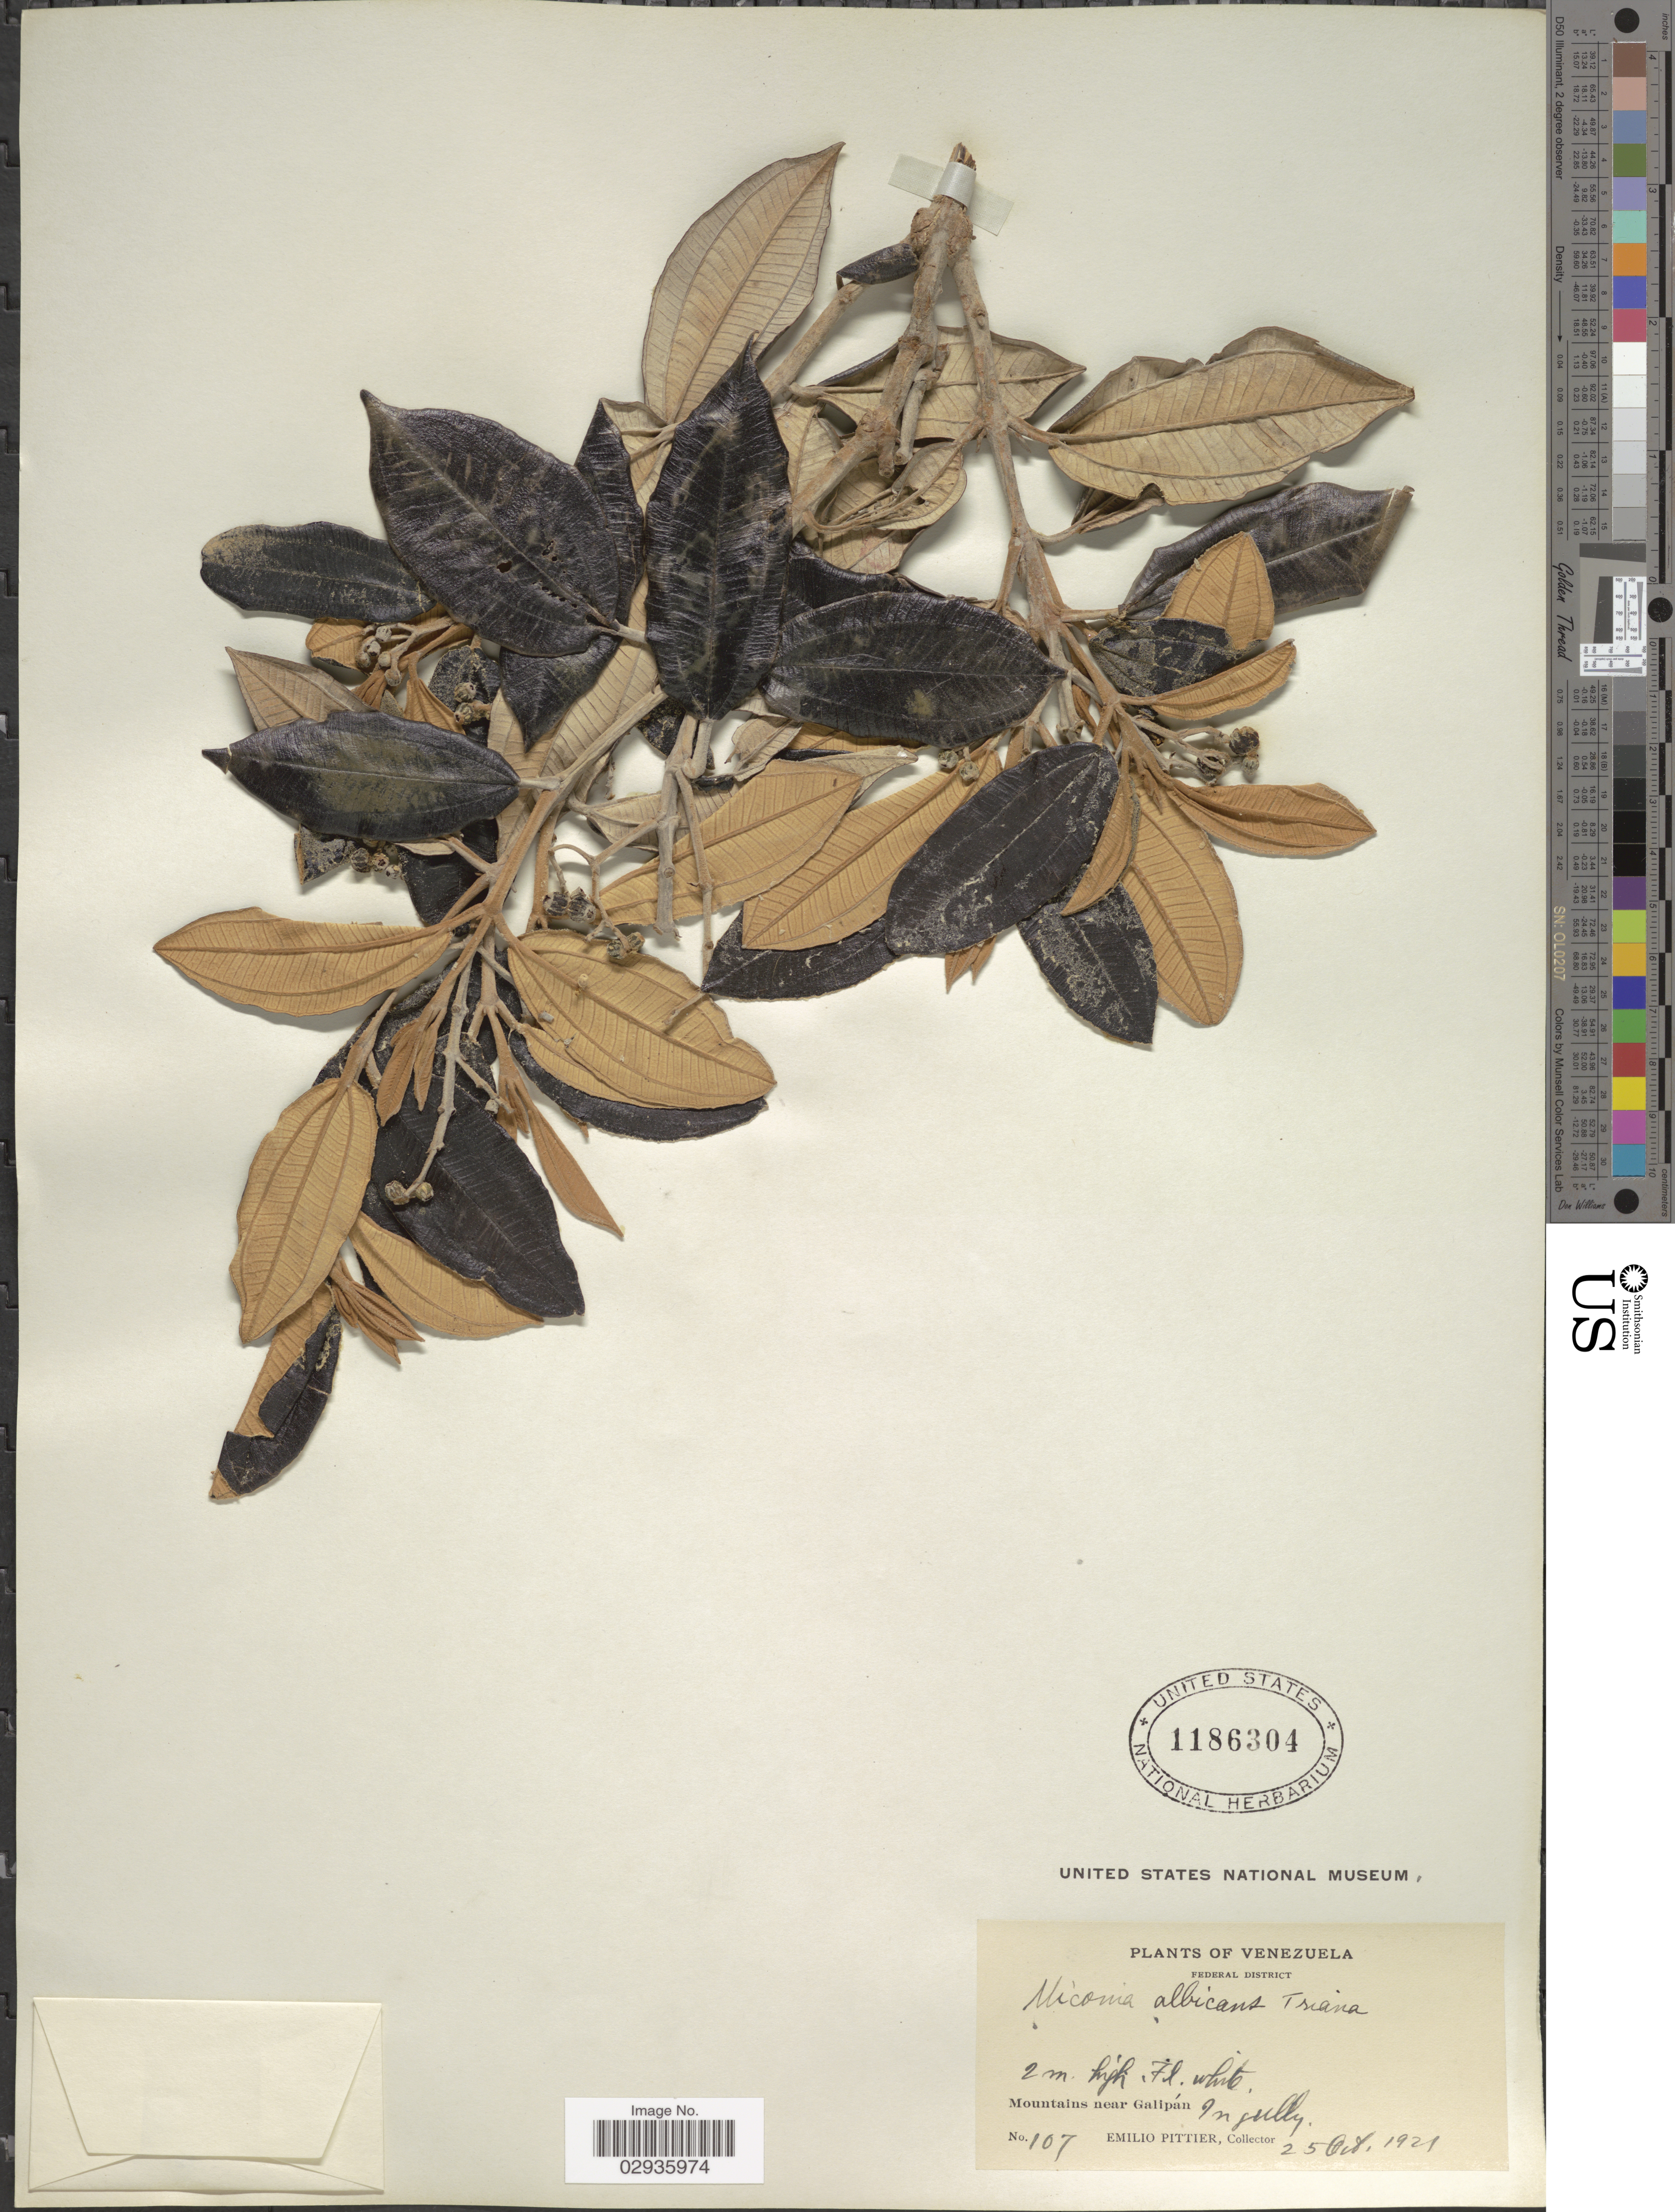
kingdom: Plantae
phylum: Tracheophyta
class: Magnoliopsida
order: Myrtales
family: Melastomataceae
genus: Miconia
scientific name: Miconia albicans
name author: (Sw.) Steud.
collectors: E. Pittier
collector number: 107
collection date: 1921-10-25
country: Venezuela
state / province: Distrito Federal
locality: Federal District. Mountains near Galipán.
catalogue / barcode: US 1186304